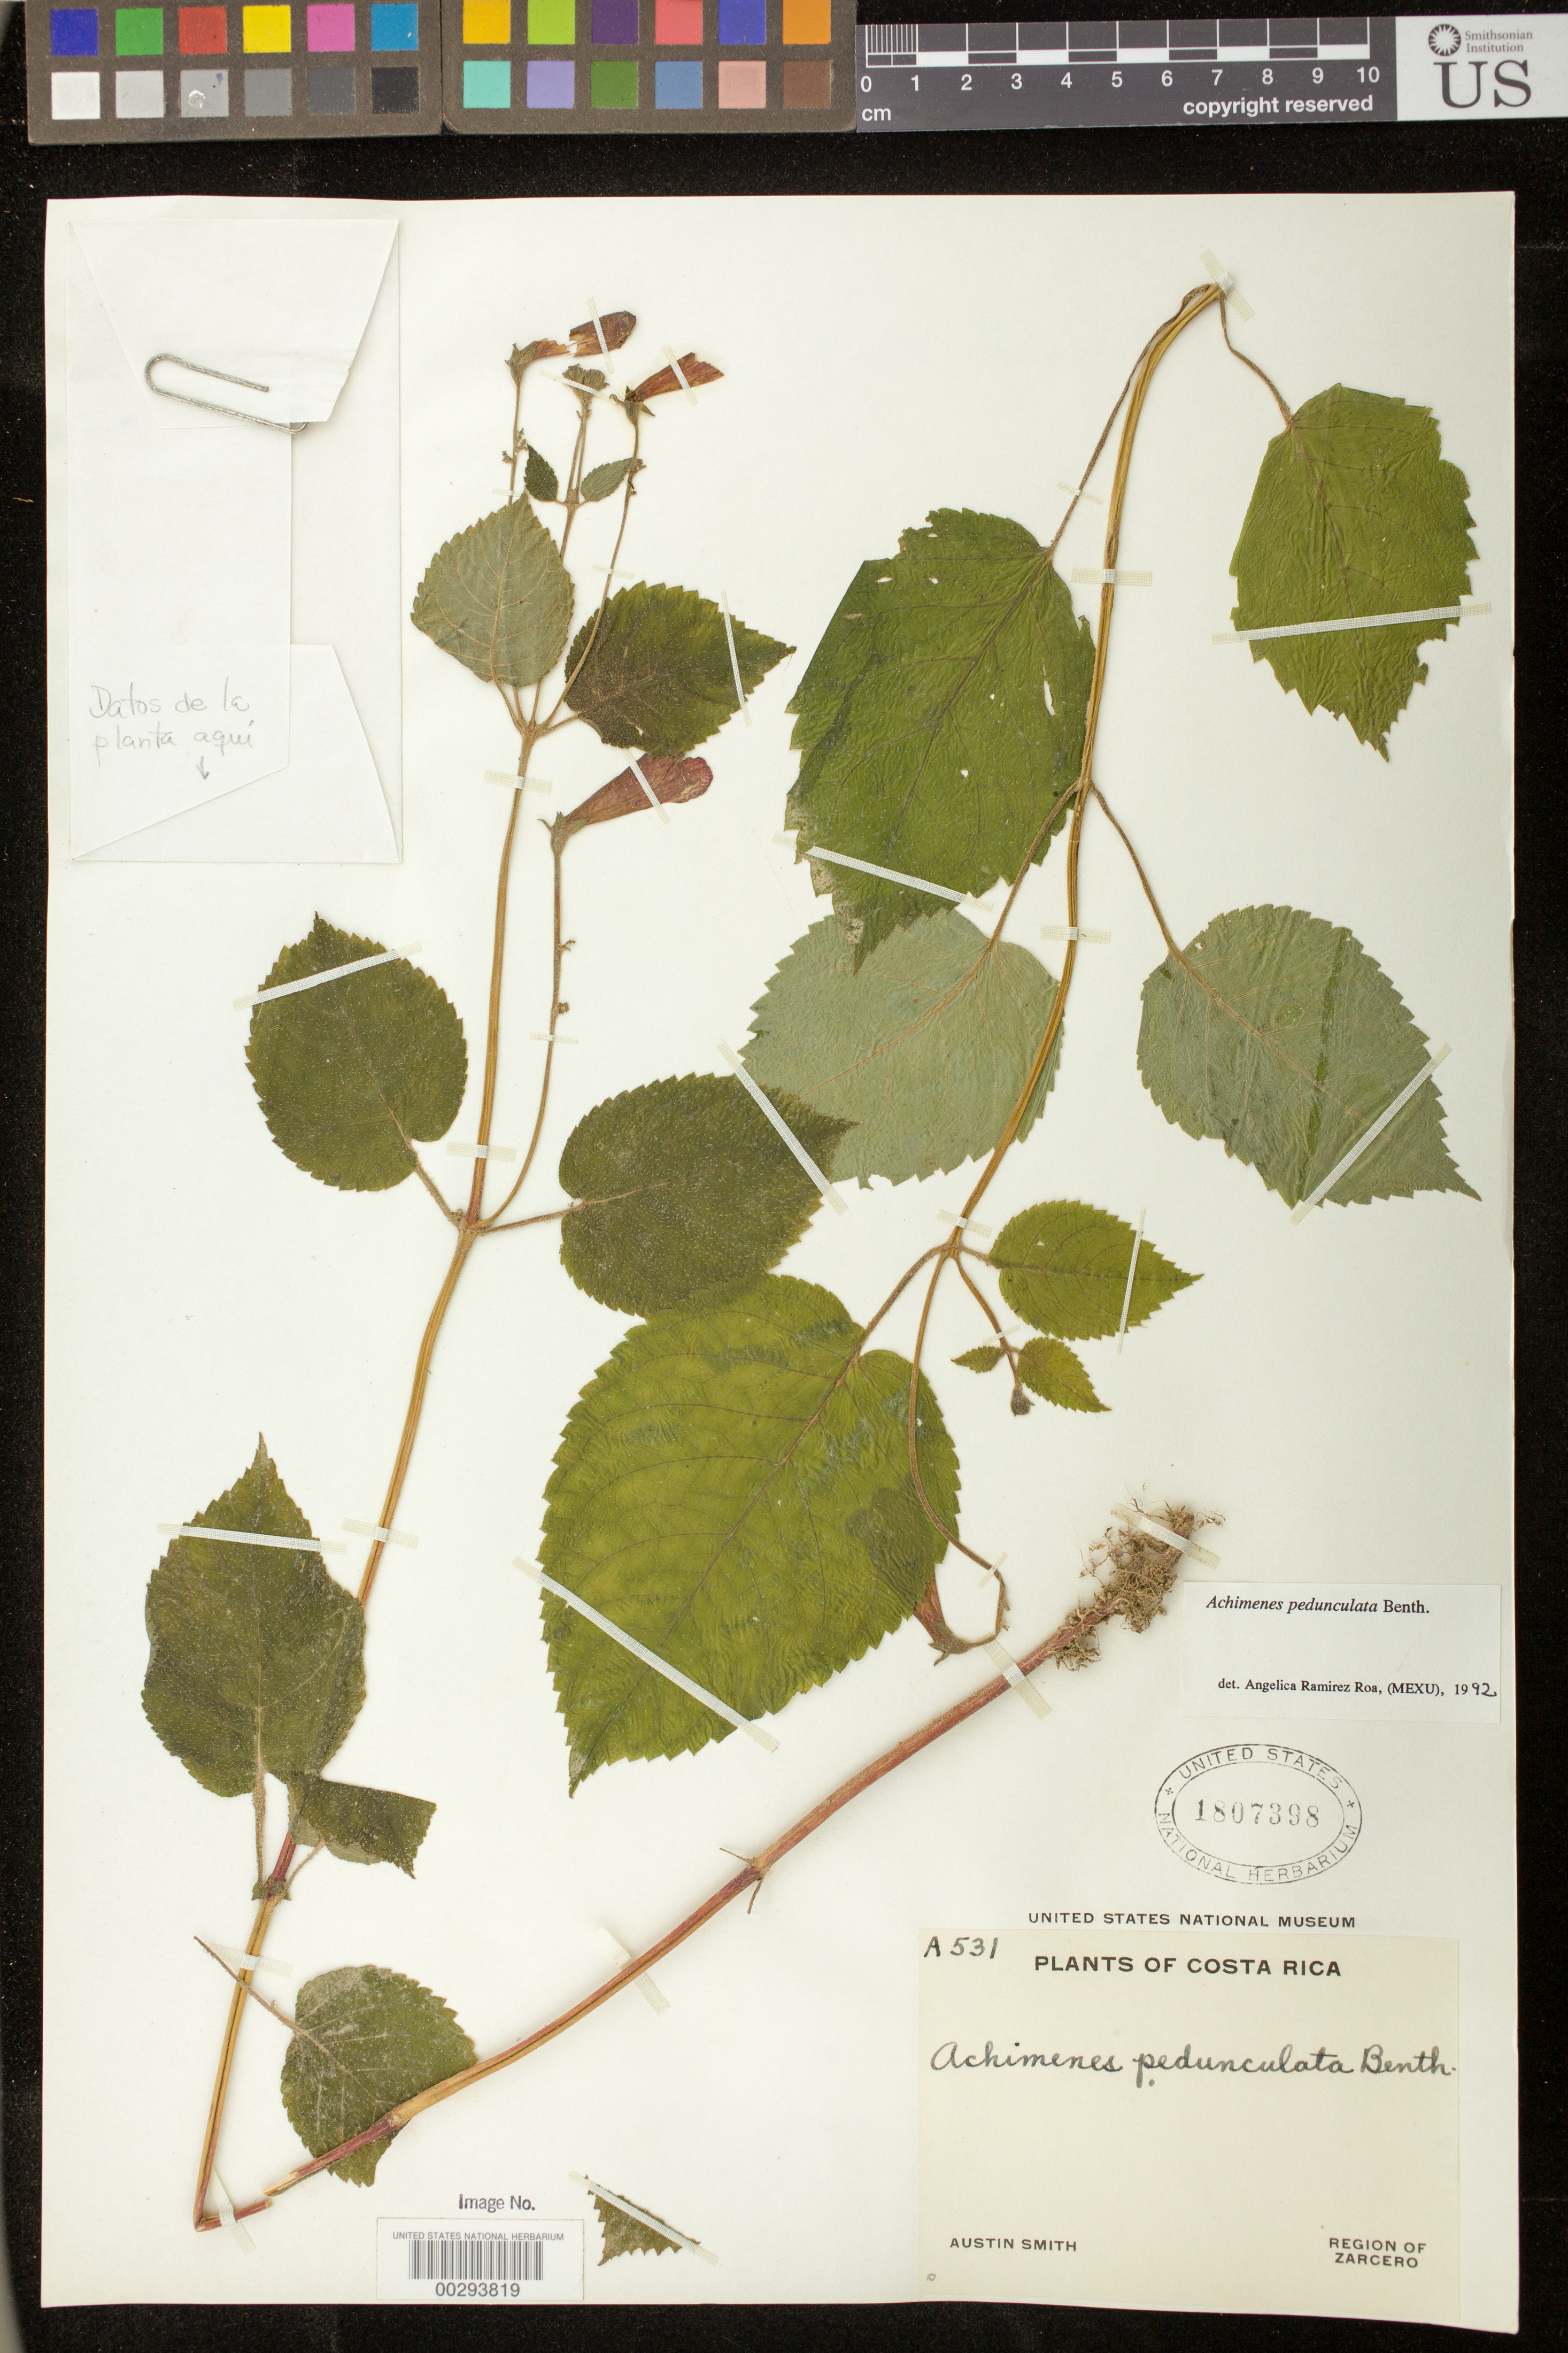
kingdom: Plantae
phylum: Tracheophyta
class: Magnoliopsida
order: Lamiales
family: Gesneriaceae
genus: Achimenes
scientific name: Achimenes pedunculata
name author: Benth.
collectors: Aust P. Smith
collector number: A 531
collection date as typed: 18 Oct 1937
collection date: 1937-10-18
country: Costa Rica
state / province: Alajuela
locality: Palmira, region of Zarcero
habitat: Damp soil in thicket in shade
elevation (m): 1737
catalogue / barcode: US 1807398